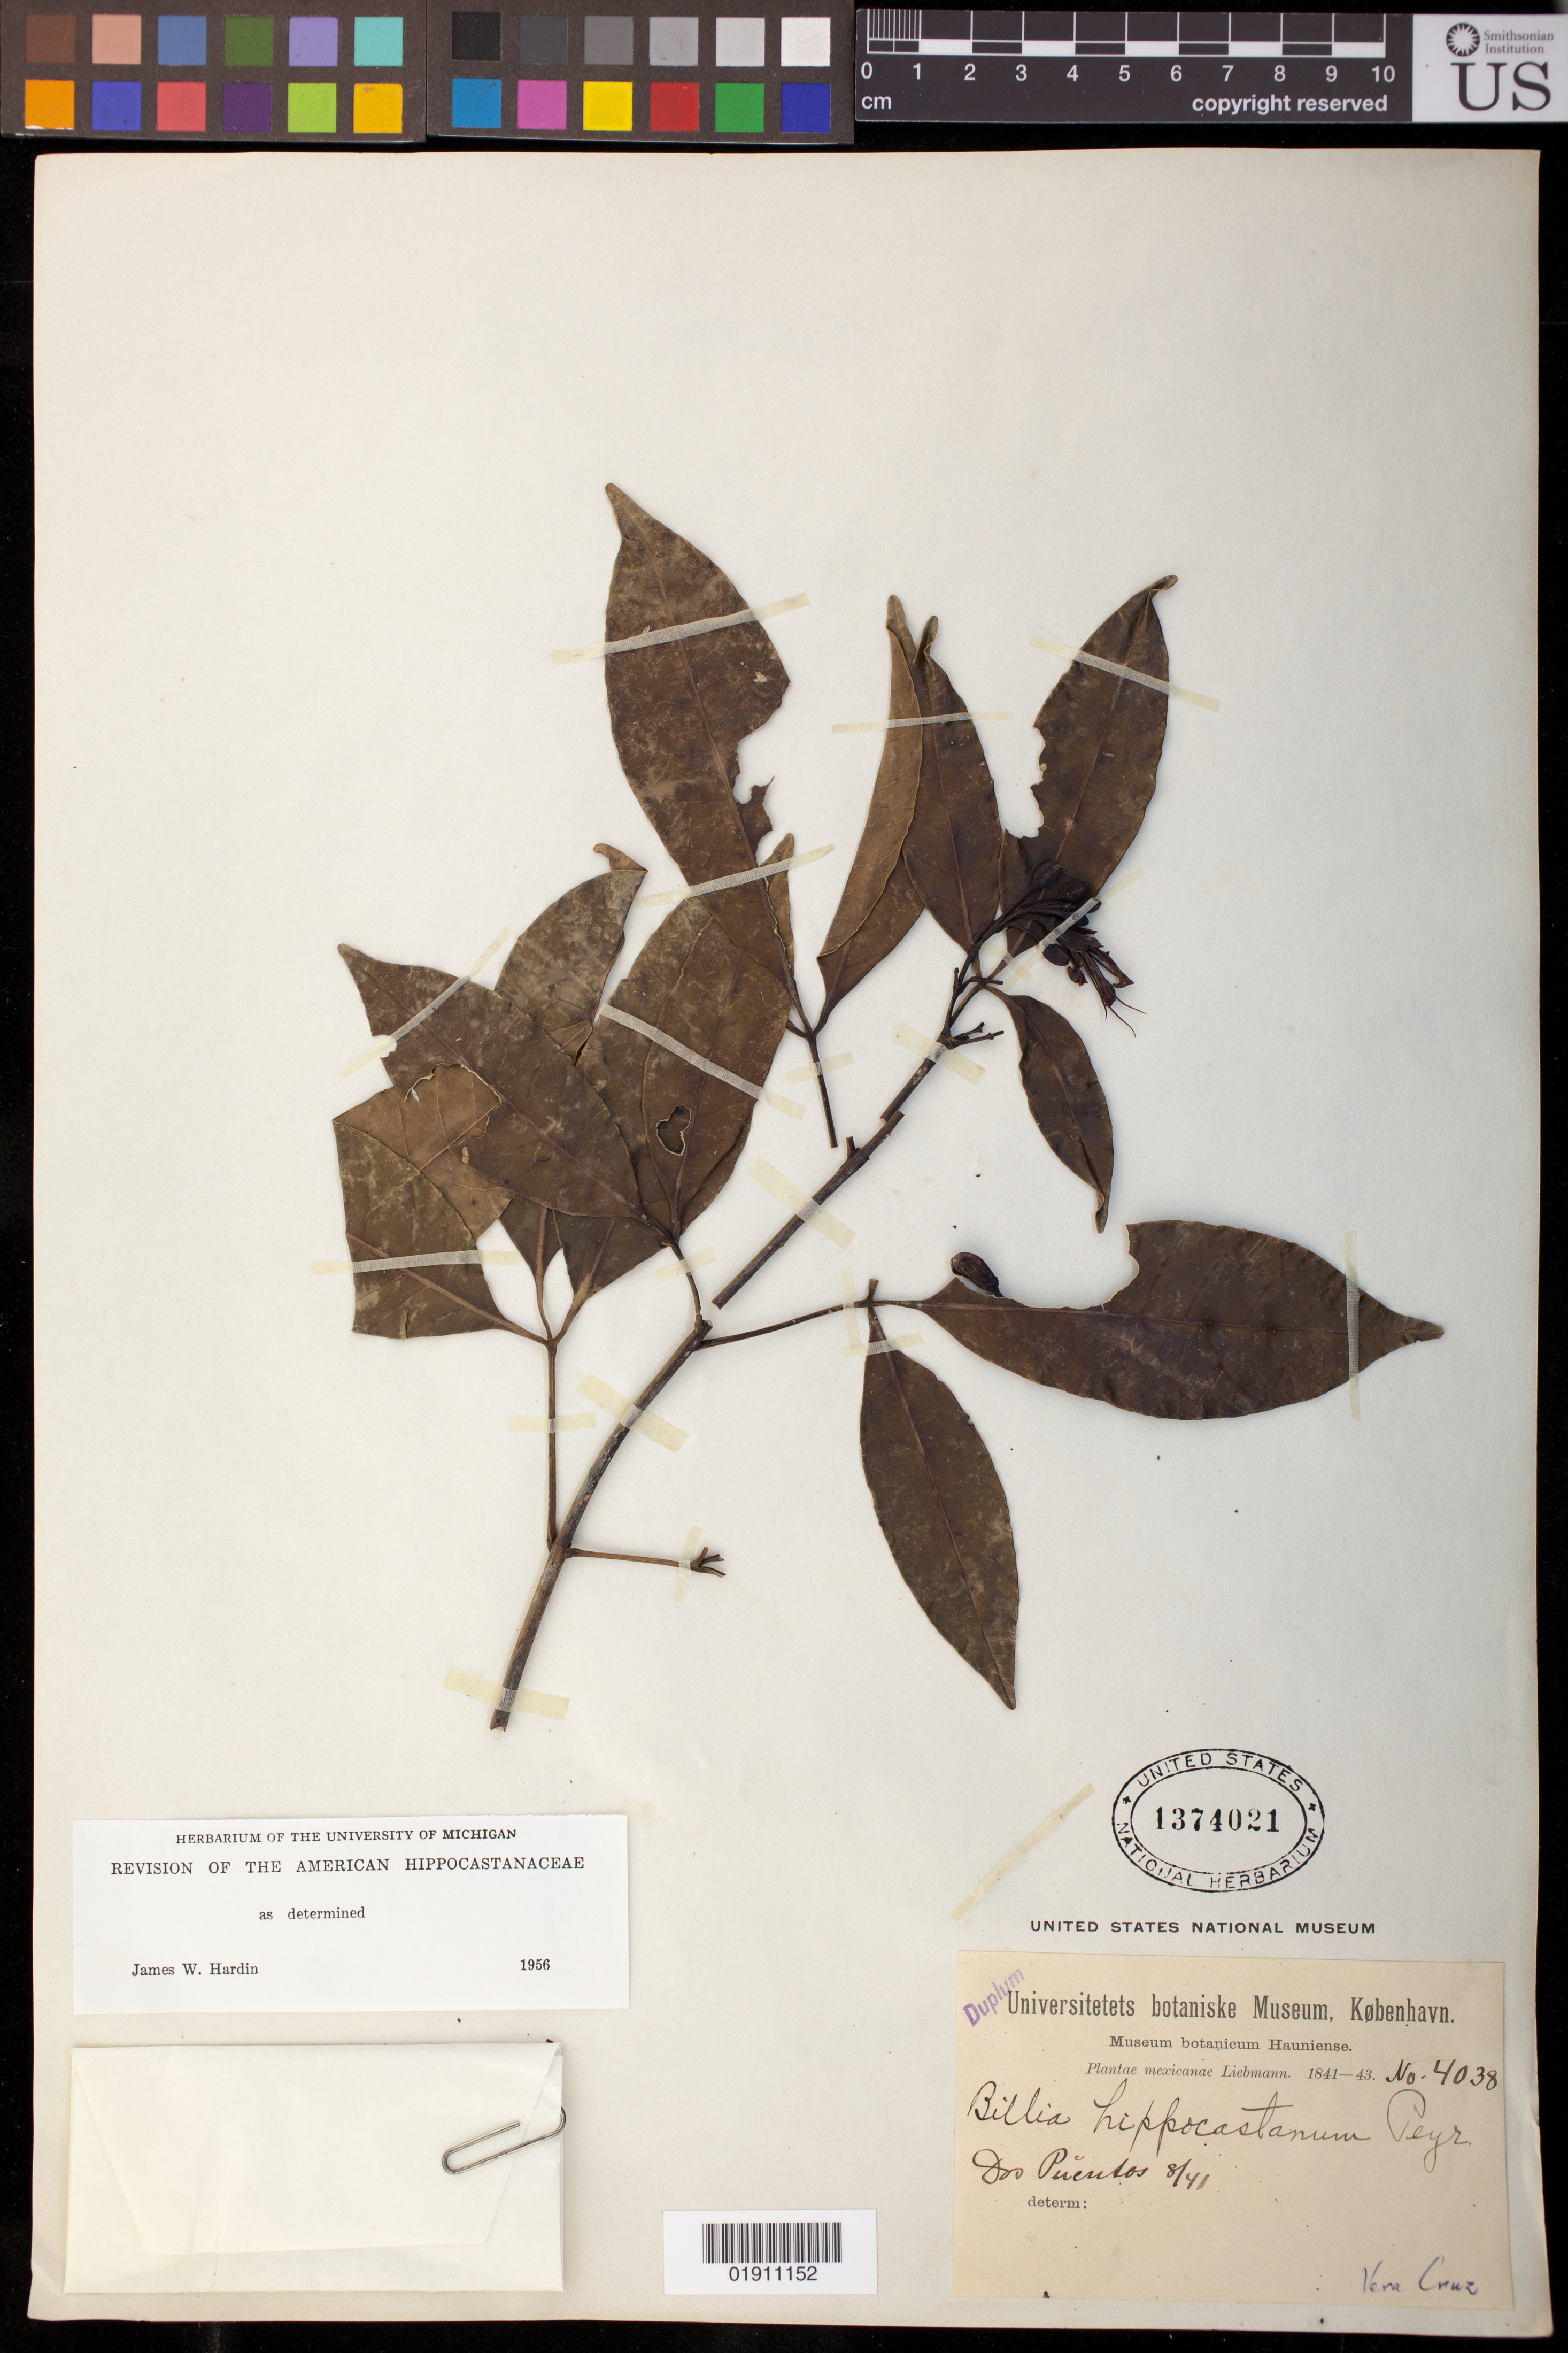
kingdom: Plantae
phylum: Tracheophyta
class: Magnoliopsida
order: Sapindales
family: Sapindaceae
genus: Billia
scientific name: Billia hippocastanum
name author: Peyr.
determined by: Hardin, J. W.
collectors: D. Puentes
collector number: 4038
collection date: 1841-08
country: Mexico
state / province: Sonora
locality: Vera Cruz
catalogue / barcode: US 1374021